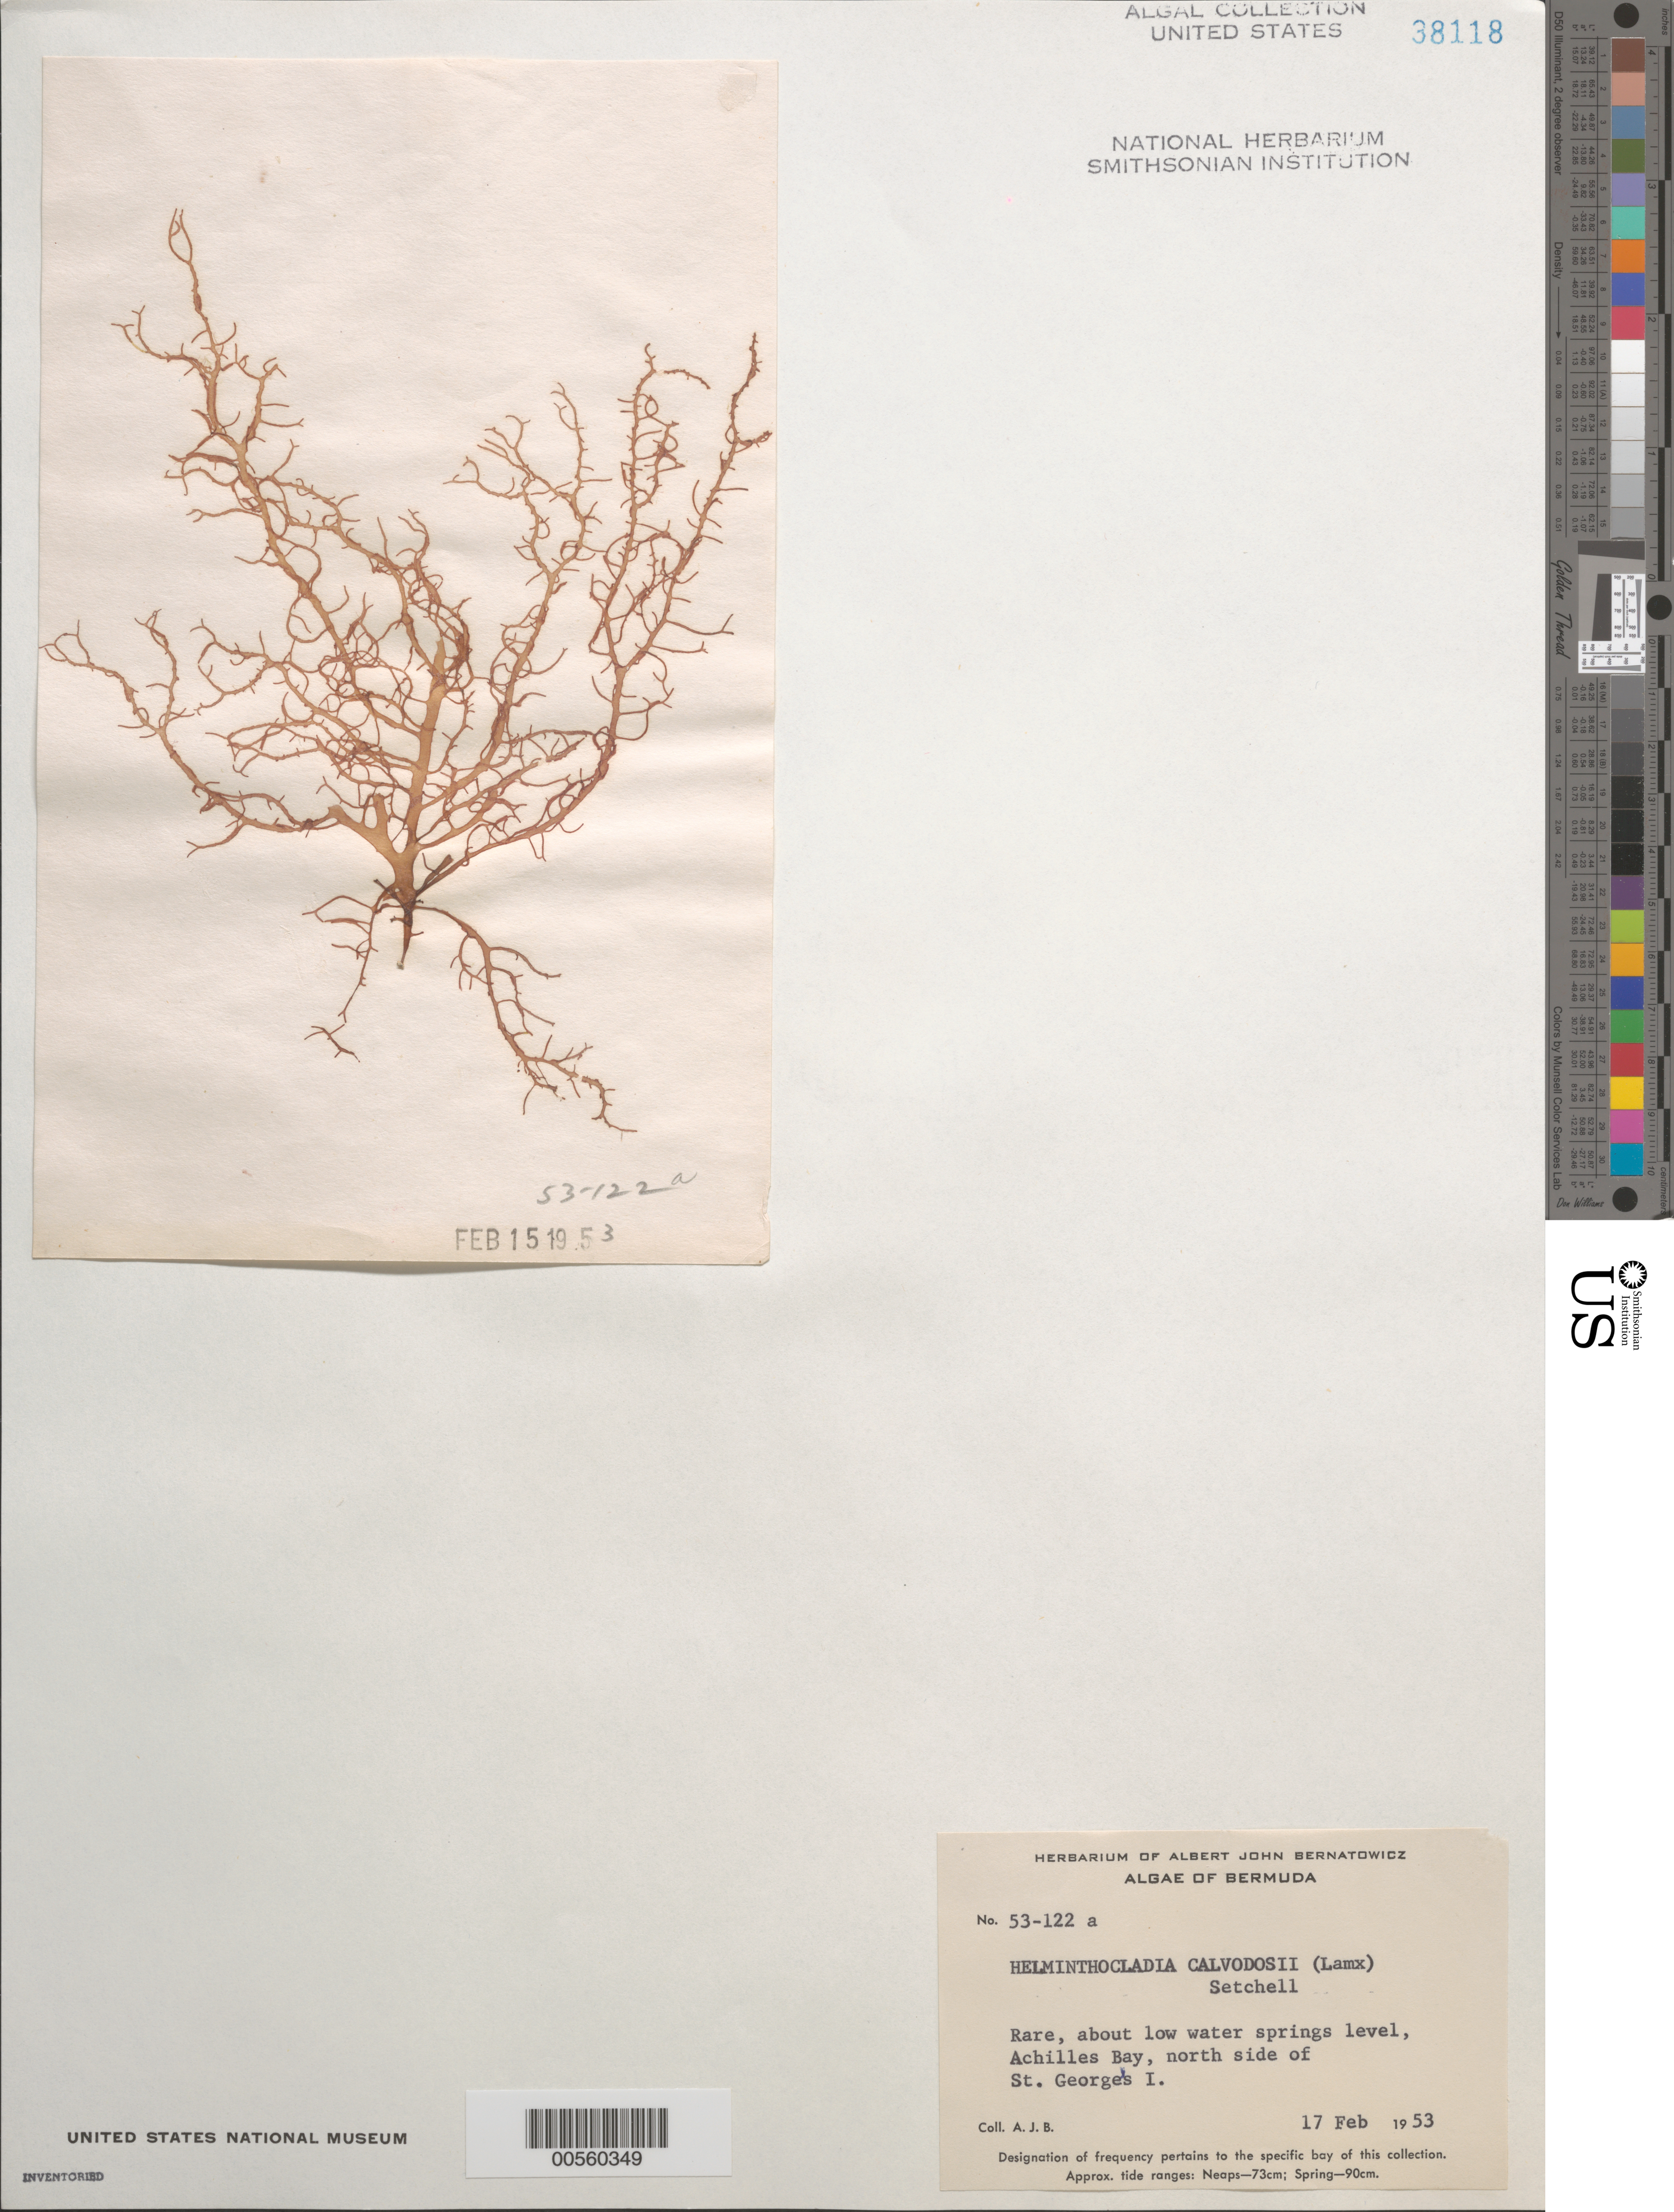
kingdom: Plantae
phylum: Rhodophyta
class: Florideophyceae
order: Nemaliales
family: Liagoraceae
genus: Helminthocladia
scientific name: Helminthocladia calvadosii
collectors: A. Bernatowicz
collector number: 53-122a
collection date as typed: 17 Feb 1953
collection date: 1953-02-17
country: Bermuda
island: St. George's Island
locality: Achilles Bay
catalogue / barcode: US 38118